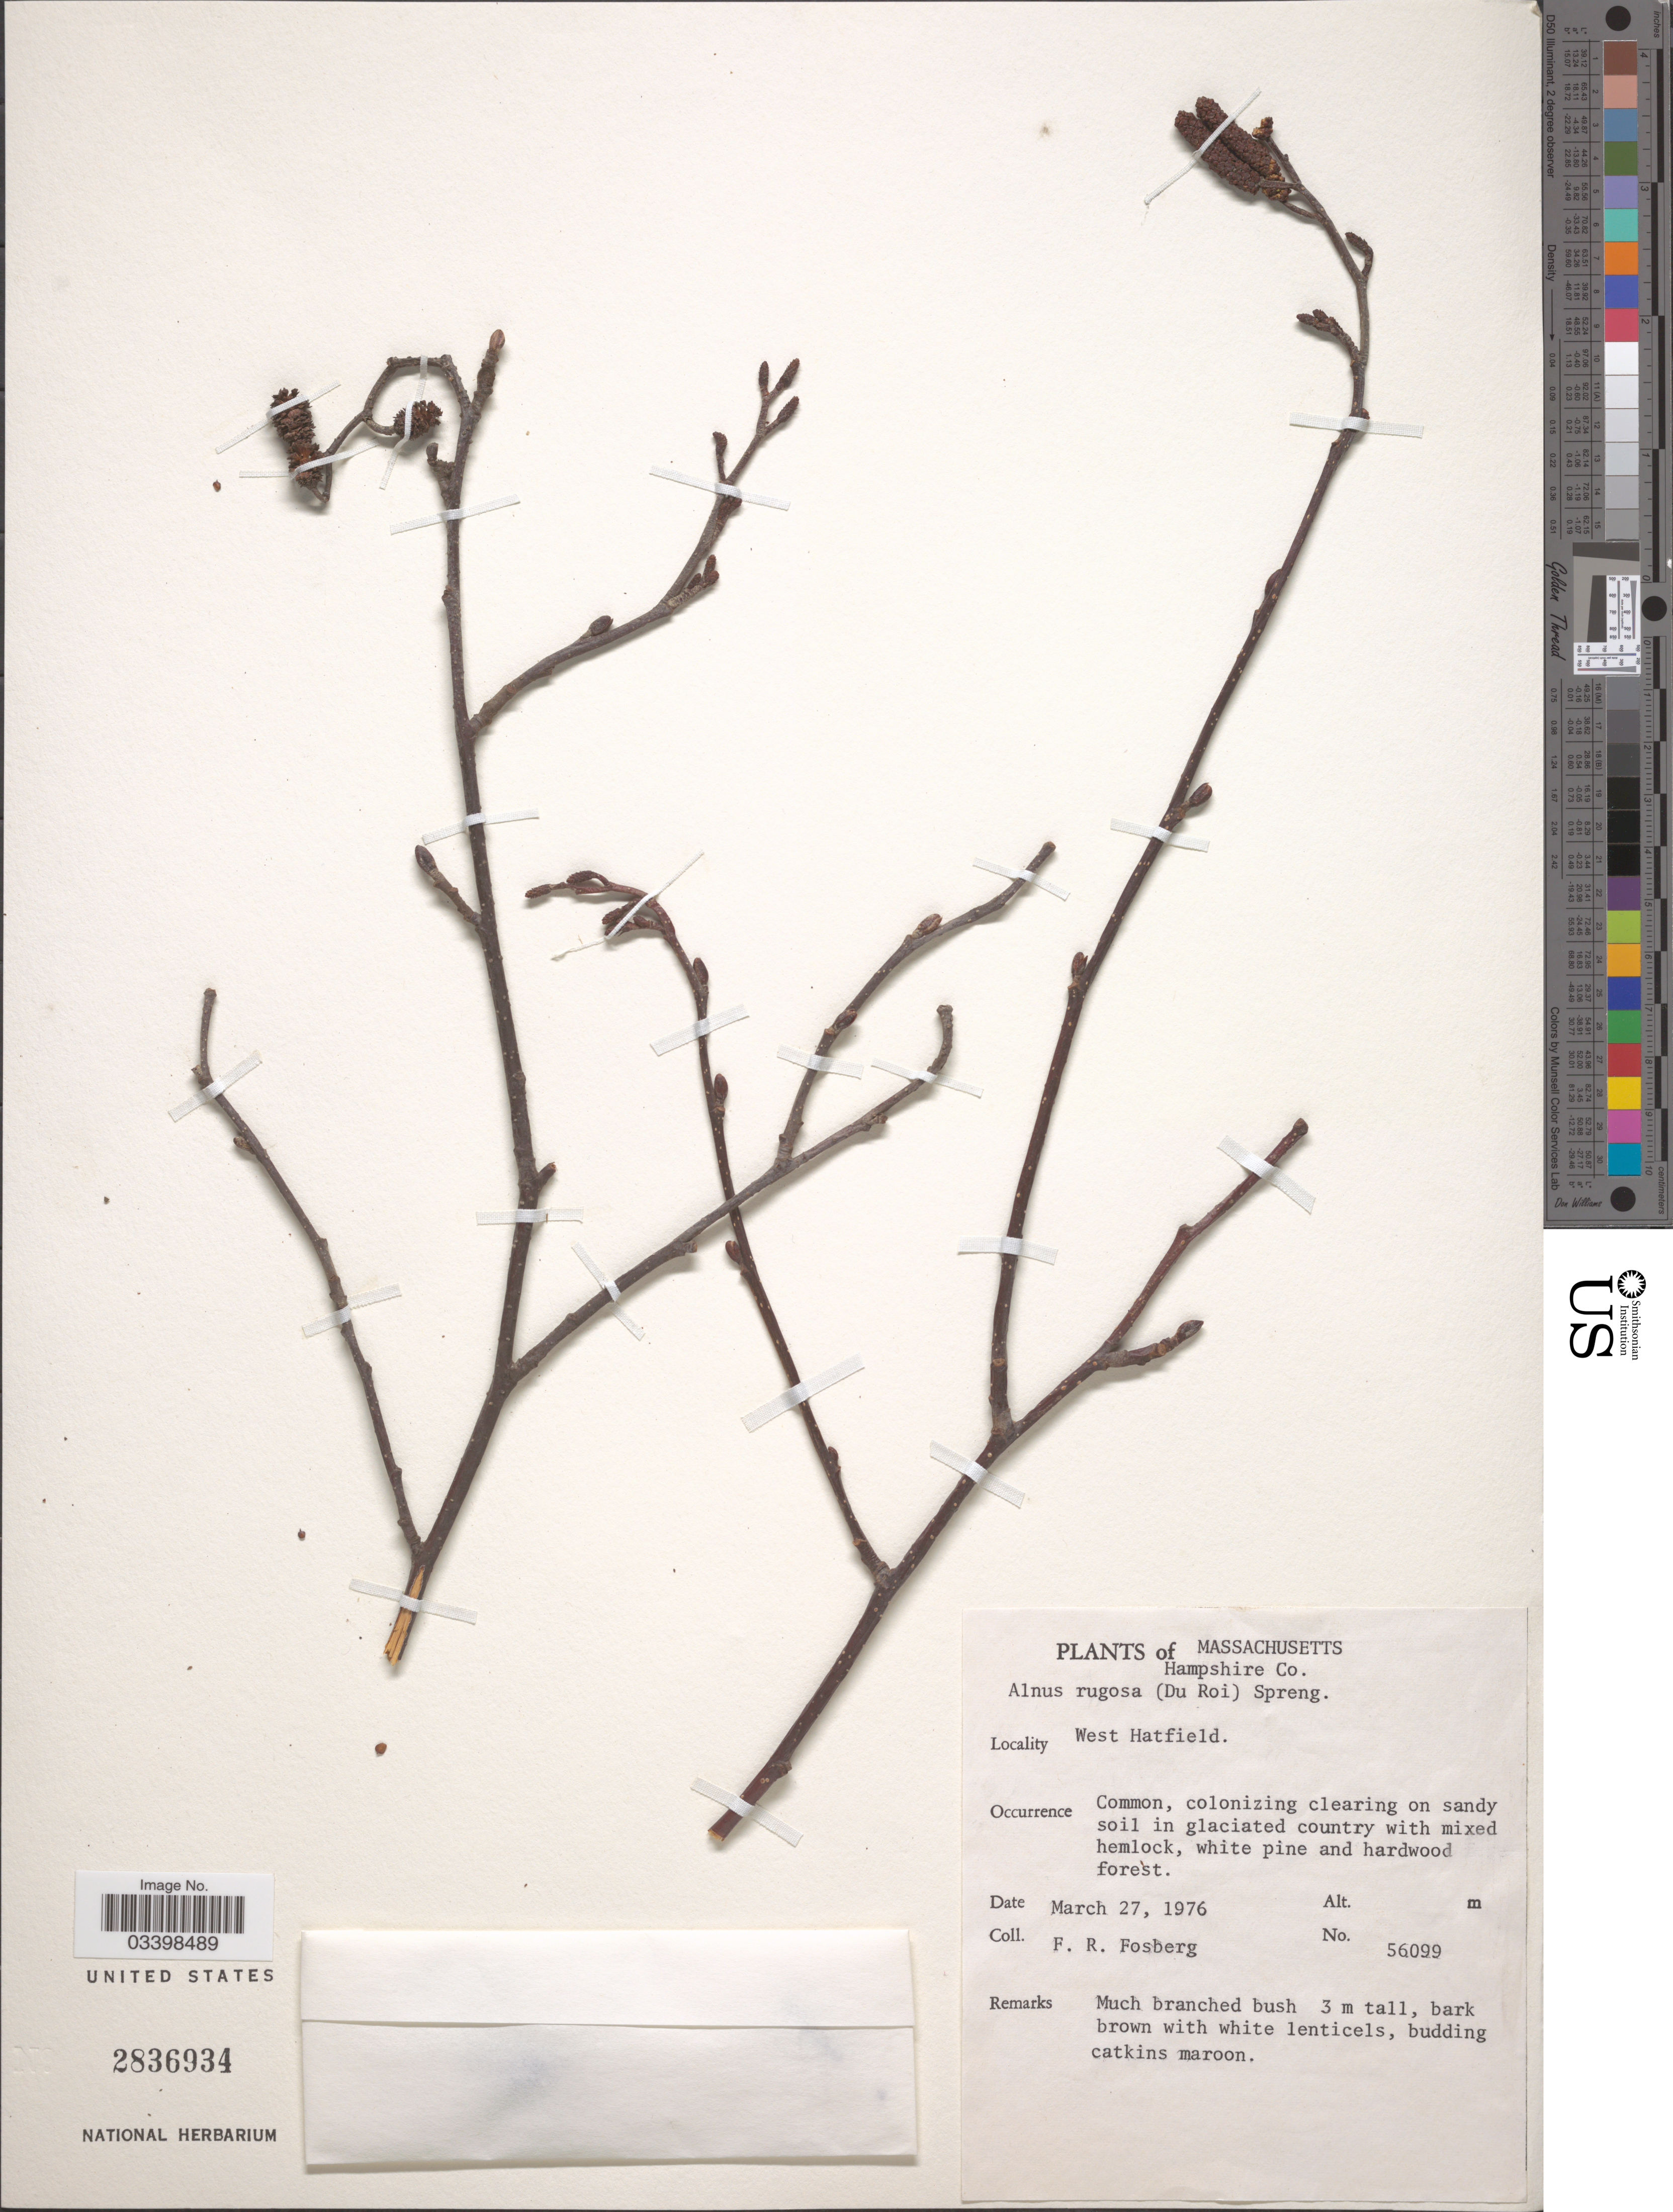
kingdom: Plantae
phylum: Tracheophyta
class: Magnoliopsida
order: Fagales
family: Betulaceae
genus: Alnus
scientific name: Alnus serrulata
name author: (Aiton) Willd.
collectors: F. R. Fosberg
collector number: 56099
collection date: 1976-03-27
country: United States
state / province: Massachusetts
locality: Hampshire Co. West Hatfield.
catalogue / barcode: US 2836934